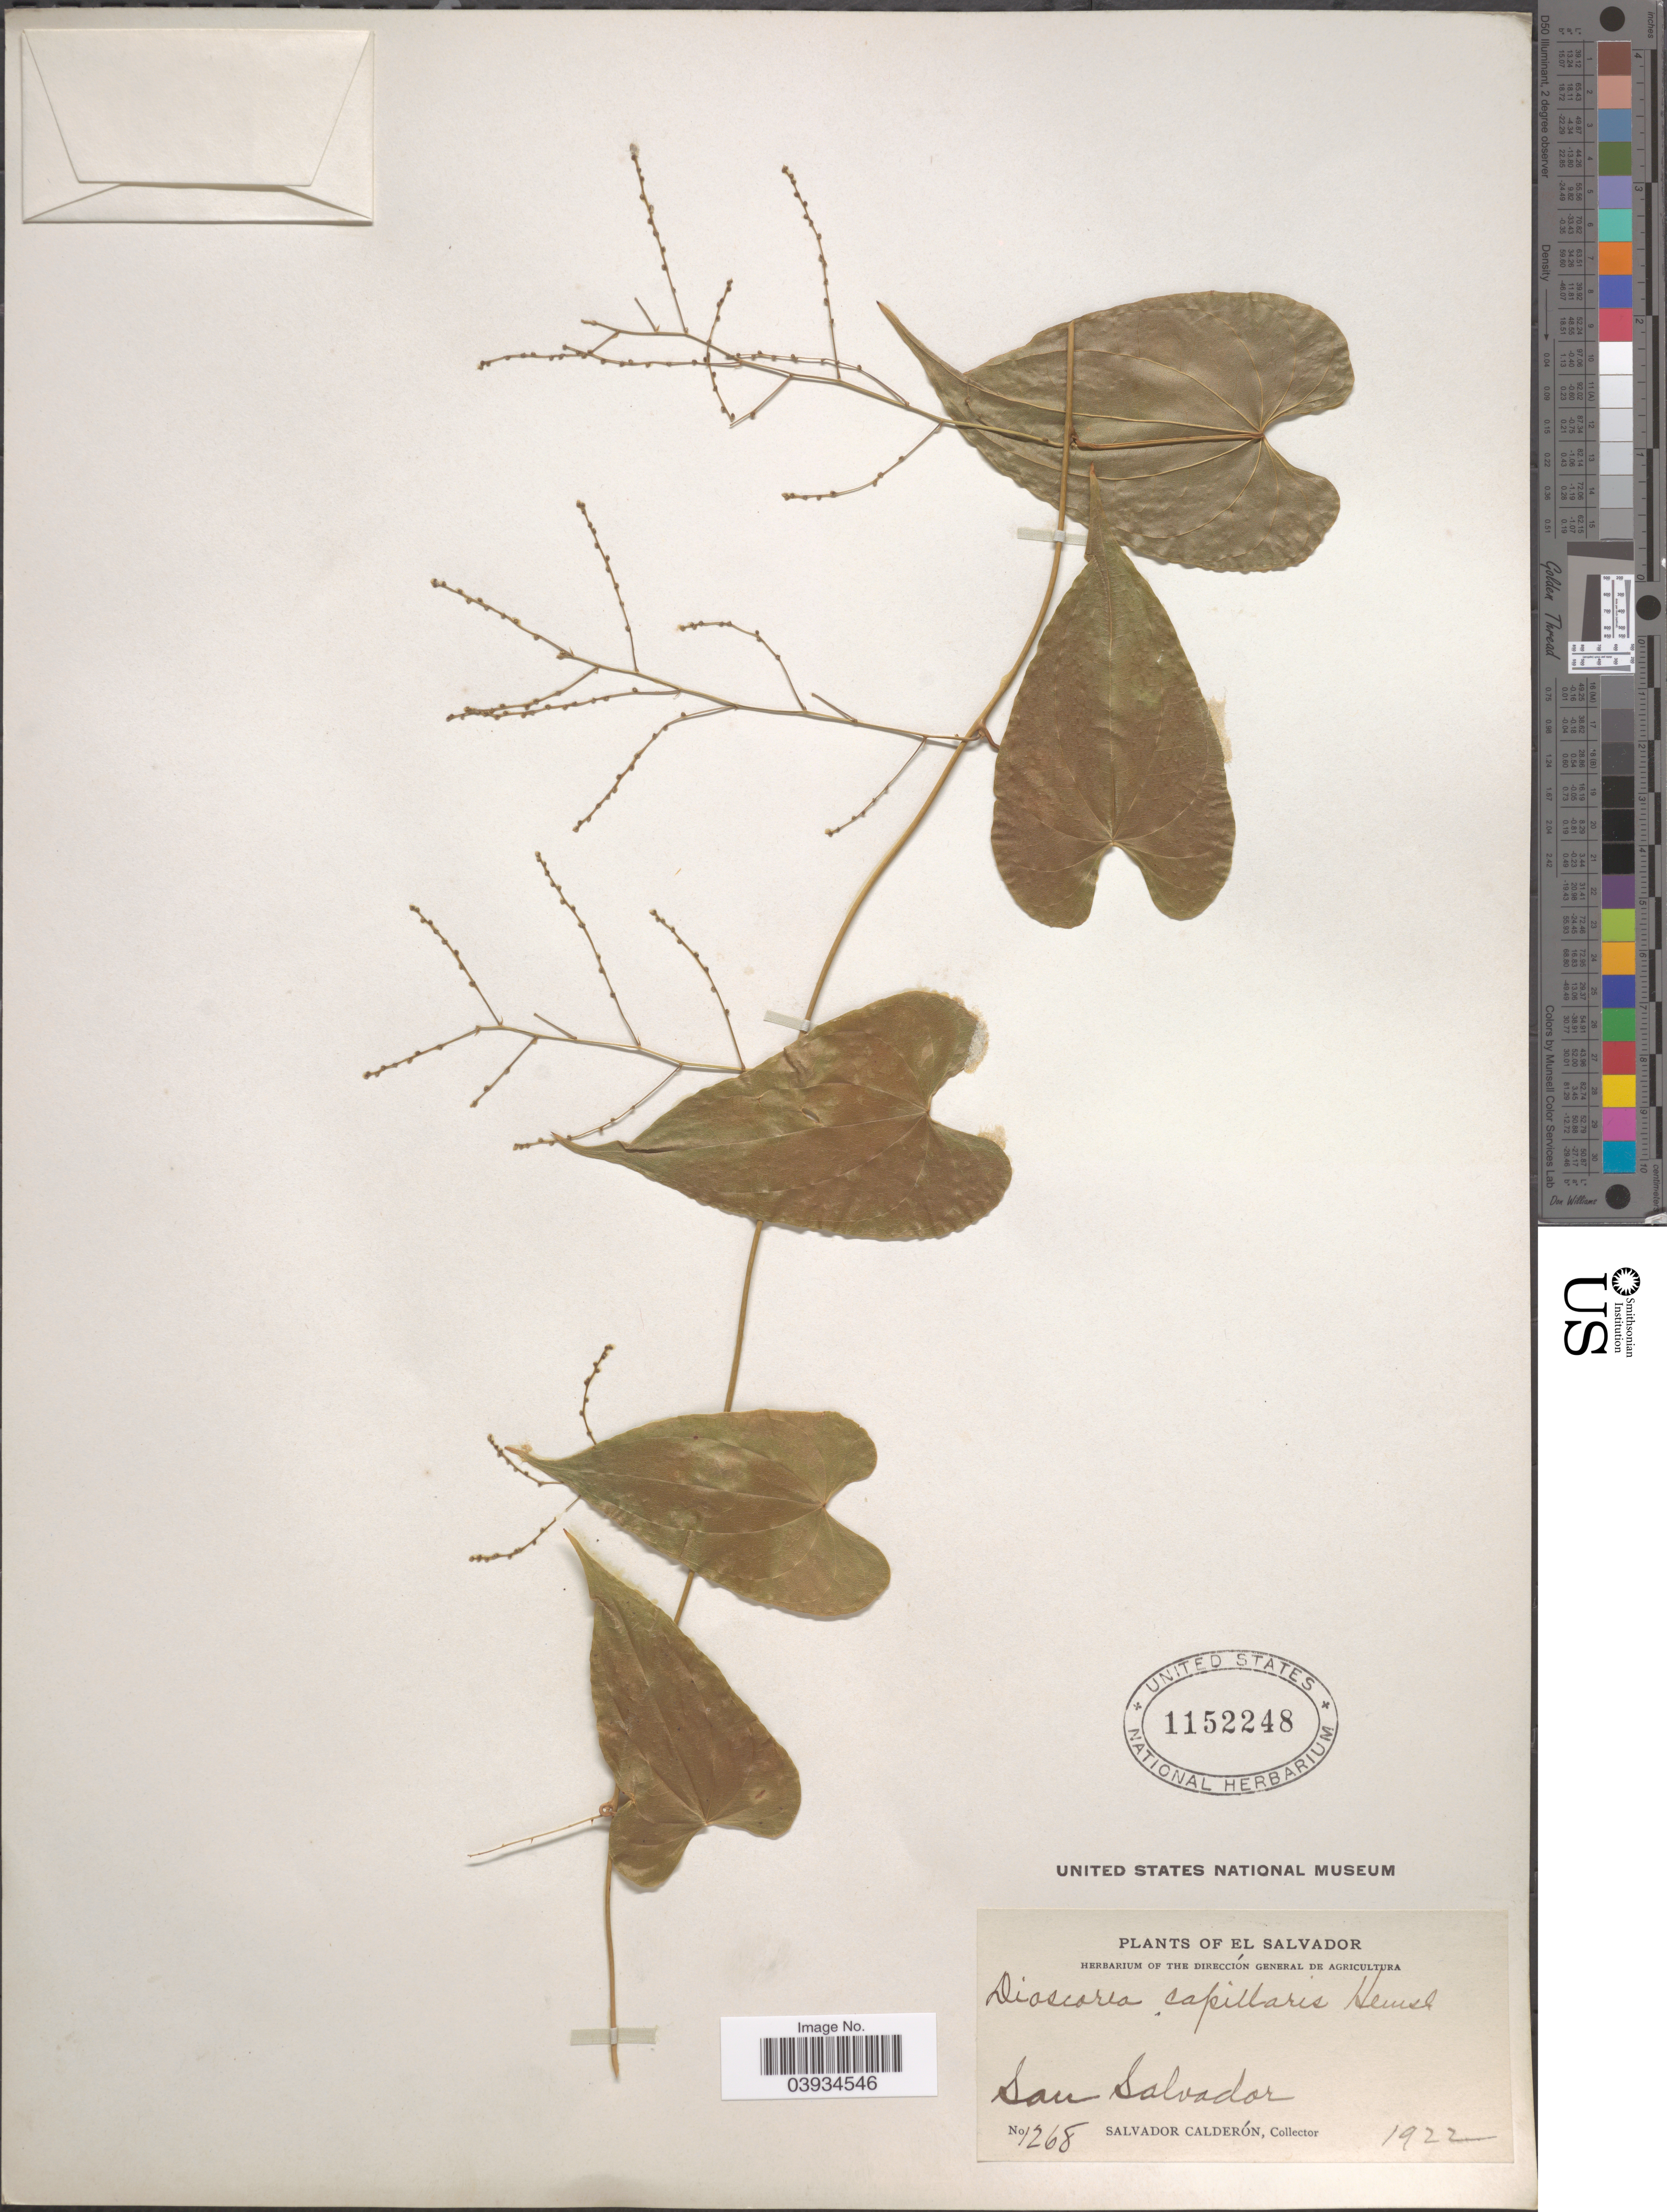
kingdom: Plantae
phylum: Tracheophyta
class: Liliopsida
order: Dioscoreales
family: Dioscoreaceae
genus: Dioscorea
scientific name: Dioscorea floribunda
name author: M. Martens & Galeotti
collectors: S. Calderón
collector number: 1268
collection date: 1922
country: El Salvador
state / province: San Salvador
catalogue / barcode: US 1152248